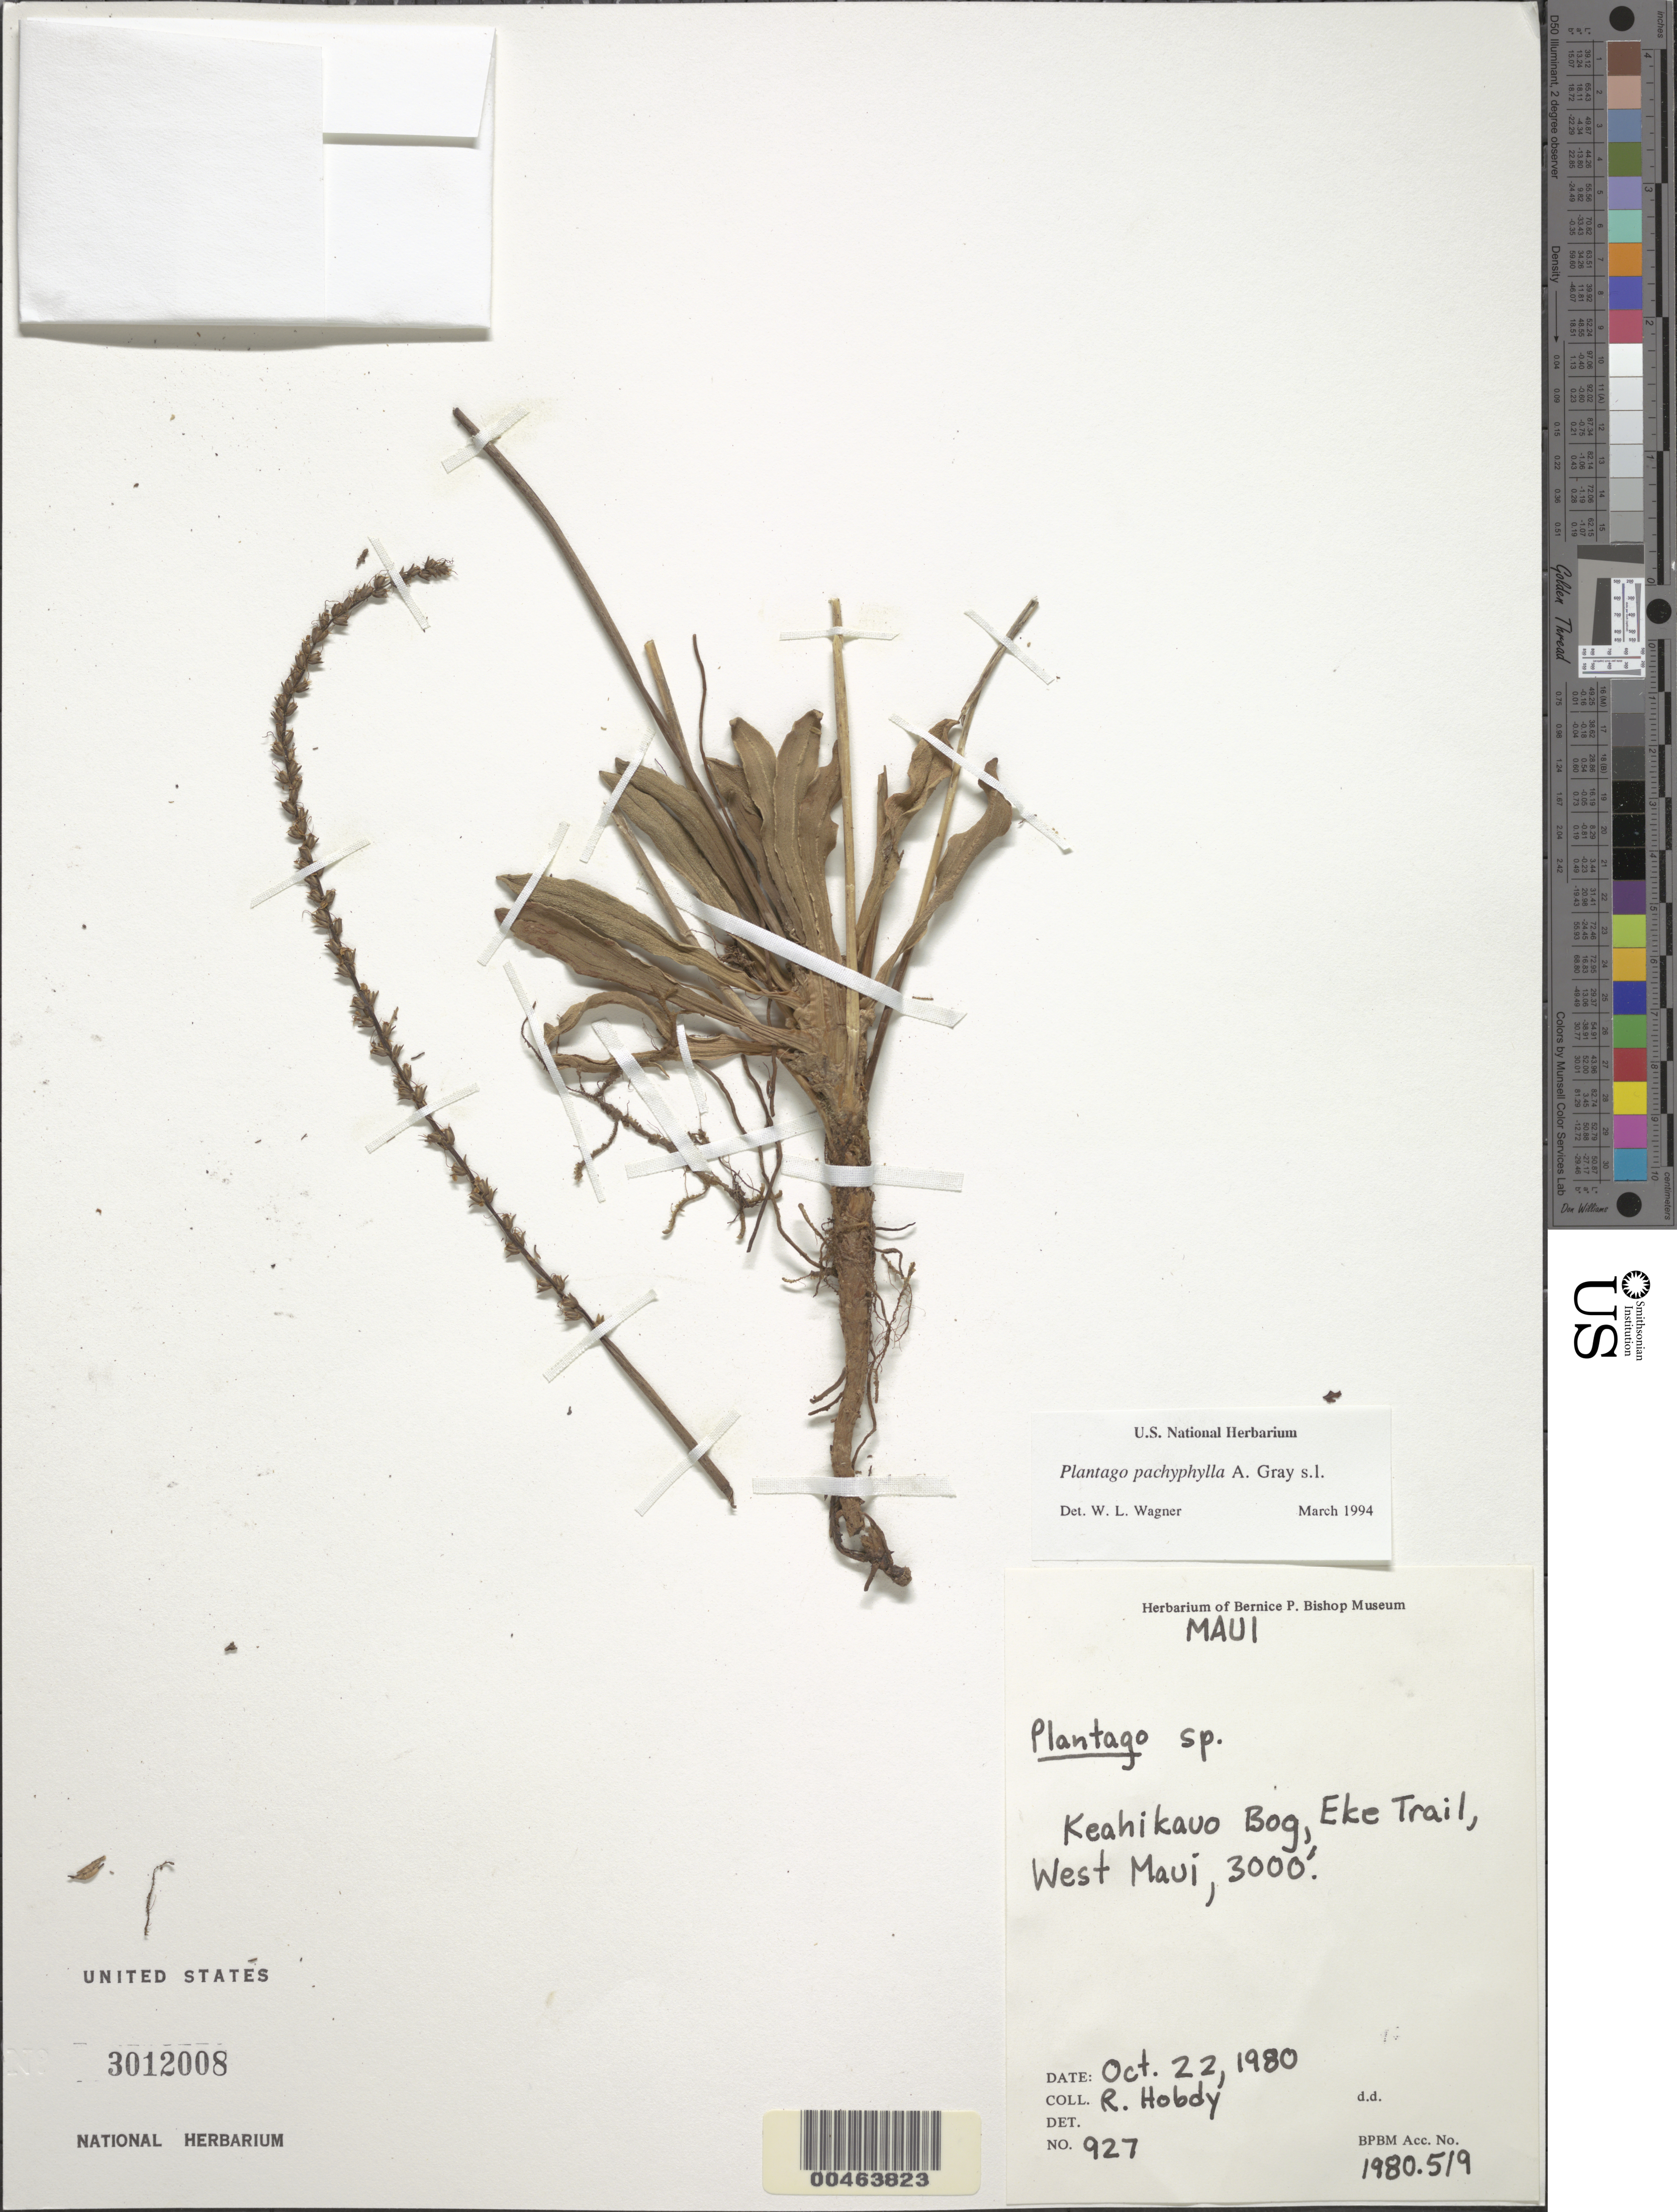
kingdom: Plantae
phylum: Tracheophyta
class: Magnoliopsida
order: Lamiales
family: Plantaginaceae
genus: Plantago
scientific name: Plantago pachyphylla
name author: A. Gray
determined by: Wagner, W. L., (BOT), Smithsonian Institution - National Museum of Natural History (UNITED STATES)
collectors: R. Hobdy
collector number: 927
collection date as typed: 22 Oct 1980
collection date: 1980-10-22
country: United States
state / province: Hawaii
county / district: Maui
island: Maui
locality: Keahikauo Bog, Eke Trail, West Maui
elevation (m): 914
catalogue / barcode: US 3012008